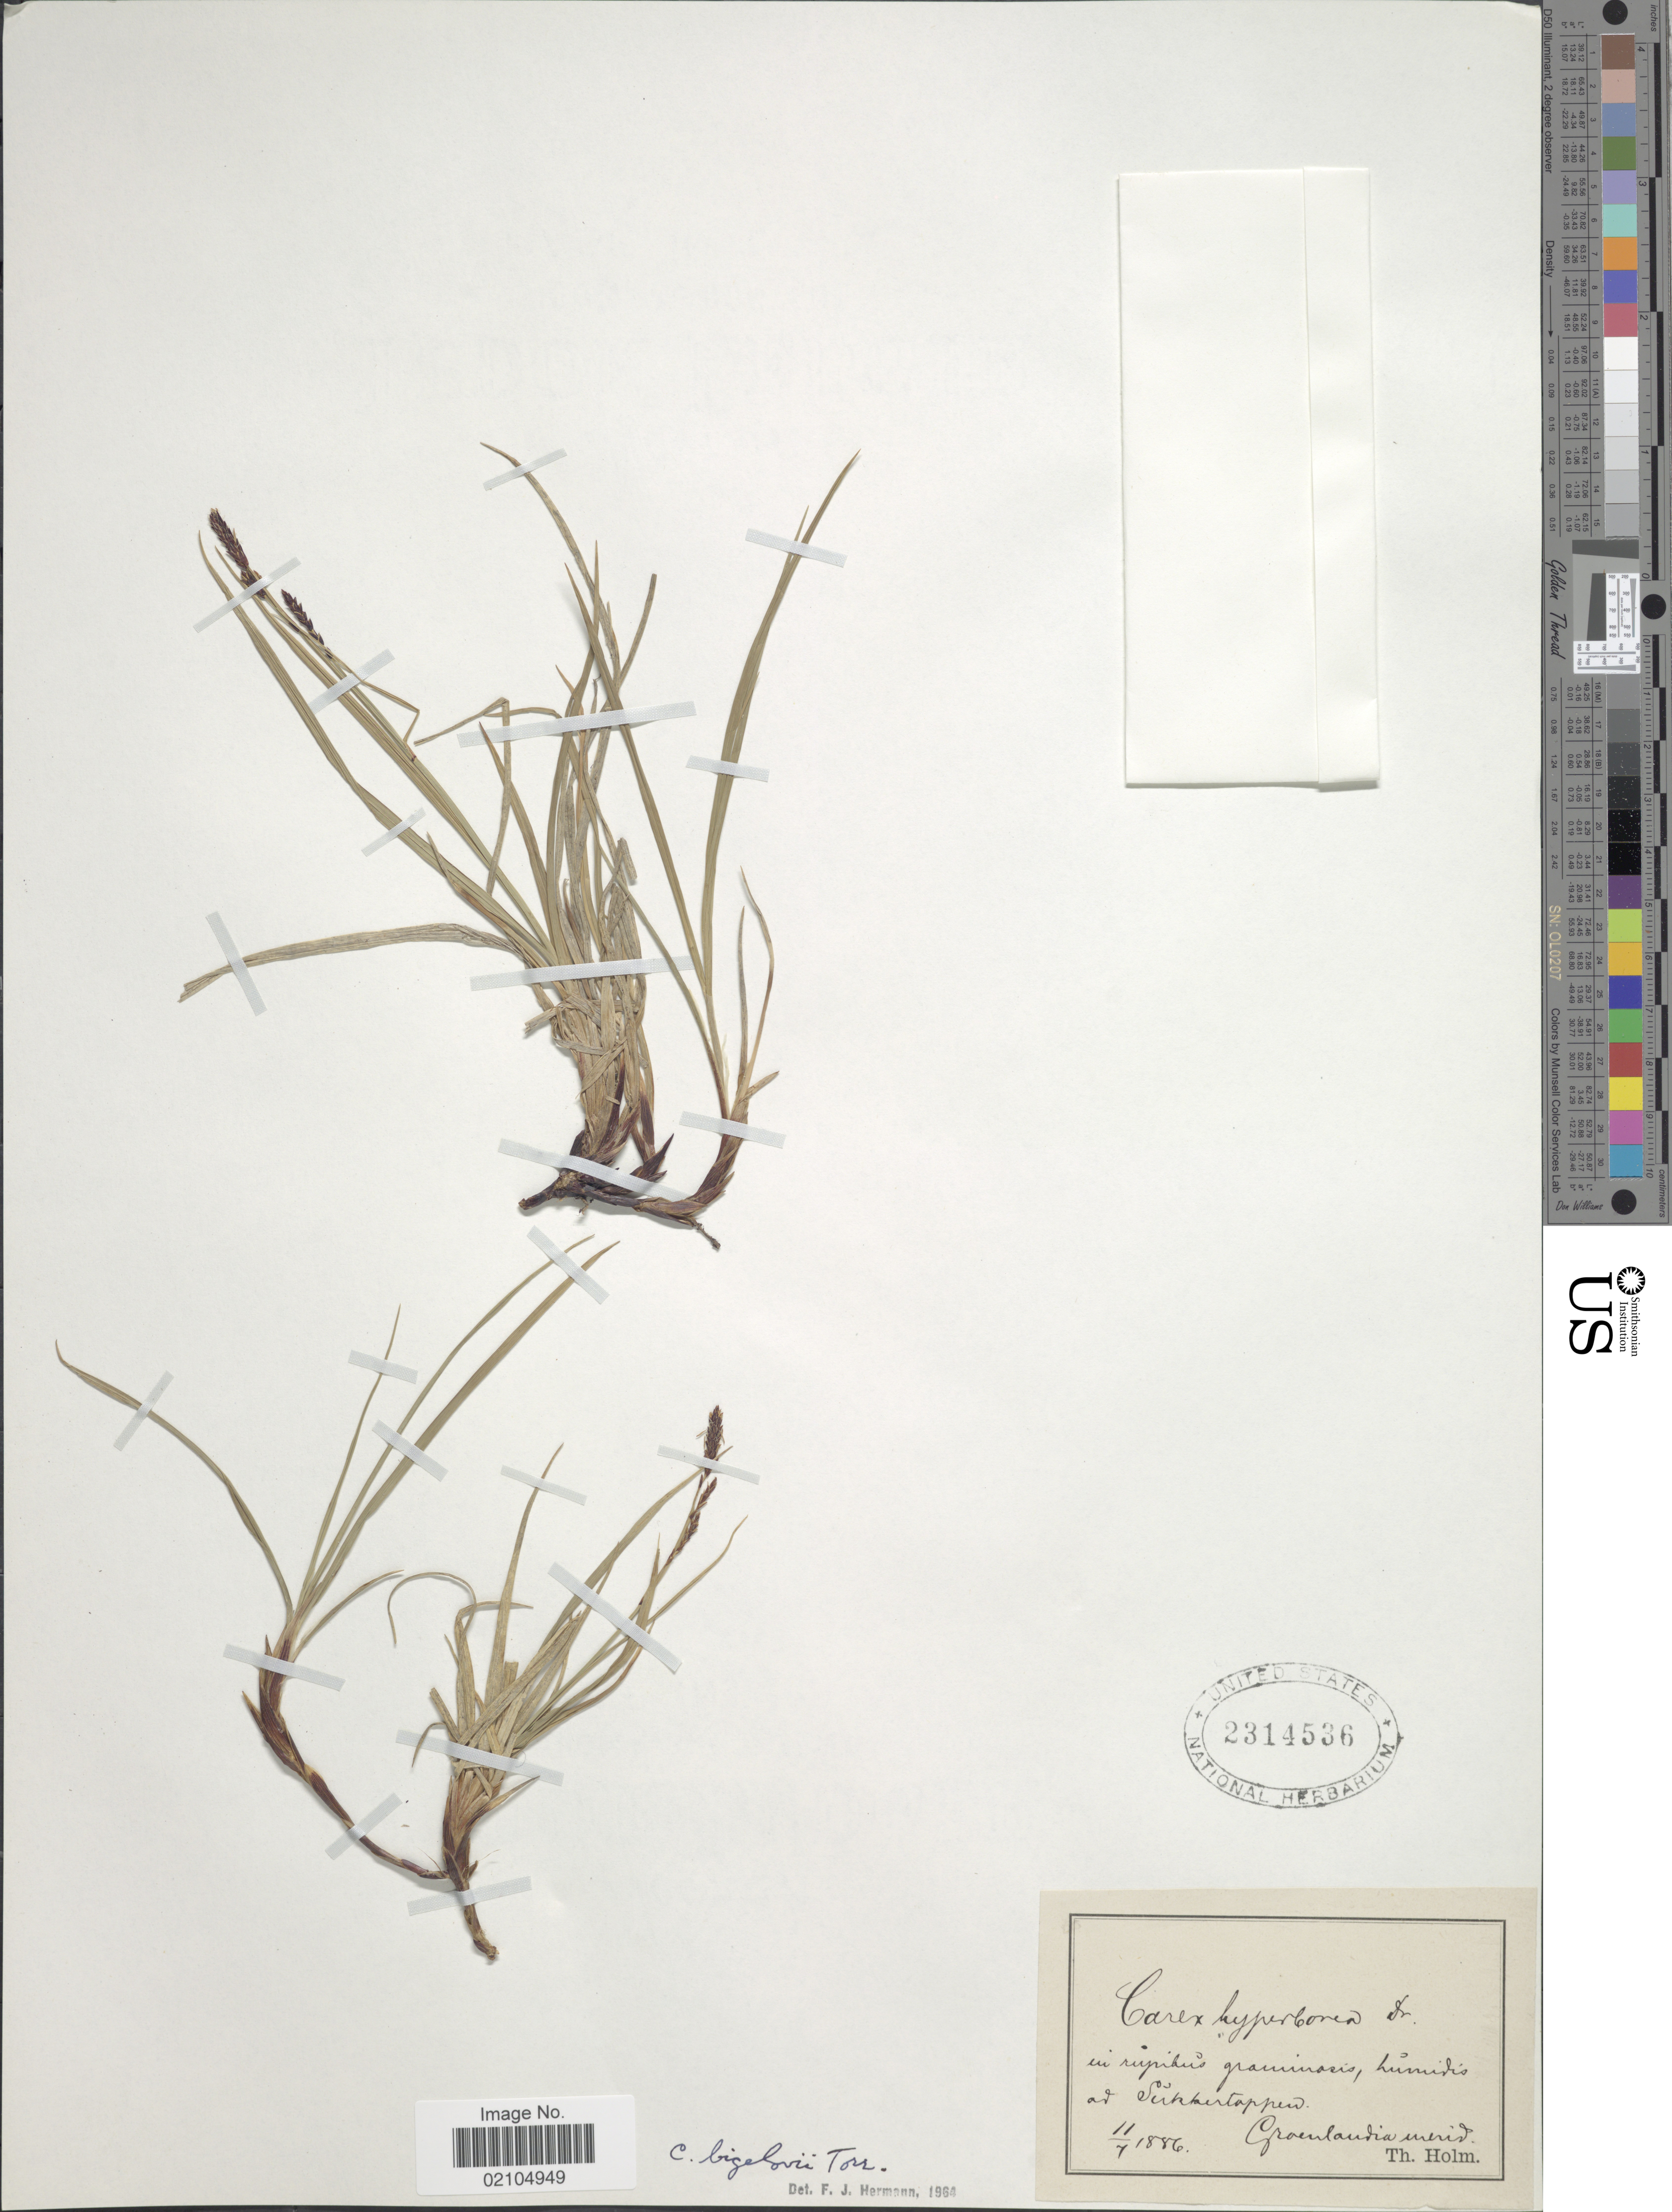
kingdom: Plantae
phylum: Tracheophyta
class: Liliopsida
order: Poales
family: Cyperaceae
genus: Carex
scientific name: Carex bigelowii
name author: Torr. ex Schwein.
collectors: T. Holm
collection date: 1886-07-11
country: Greenland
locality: Groenlandia merid., in rupibus graminosis, humidis ad Sukkertoppen.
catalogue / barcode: US 2314536